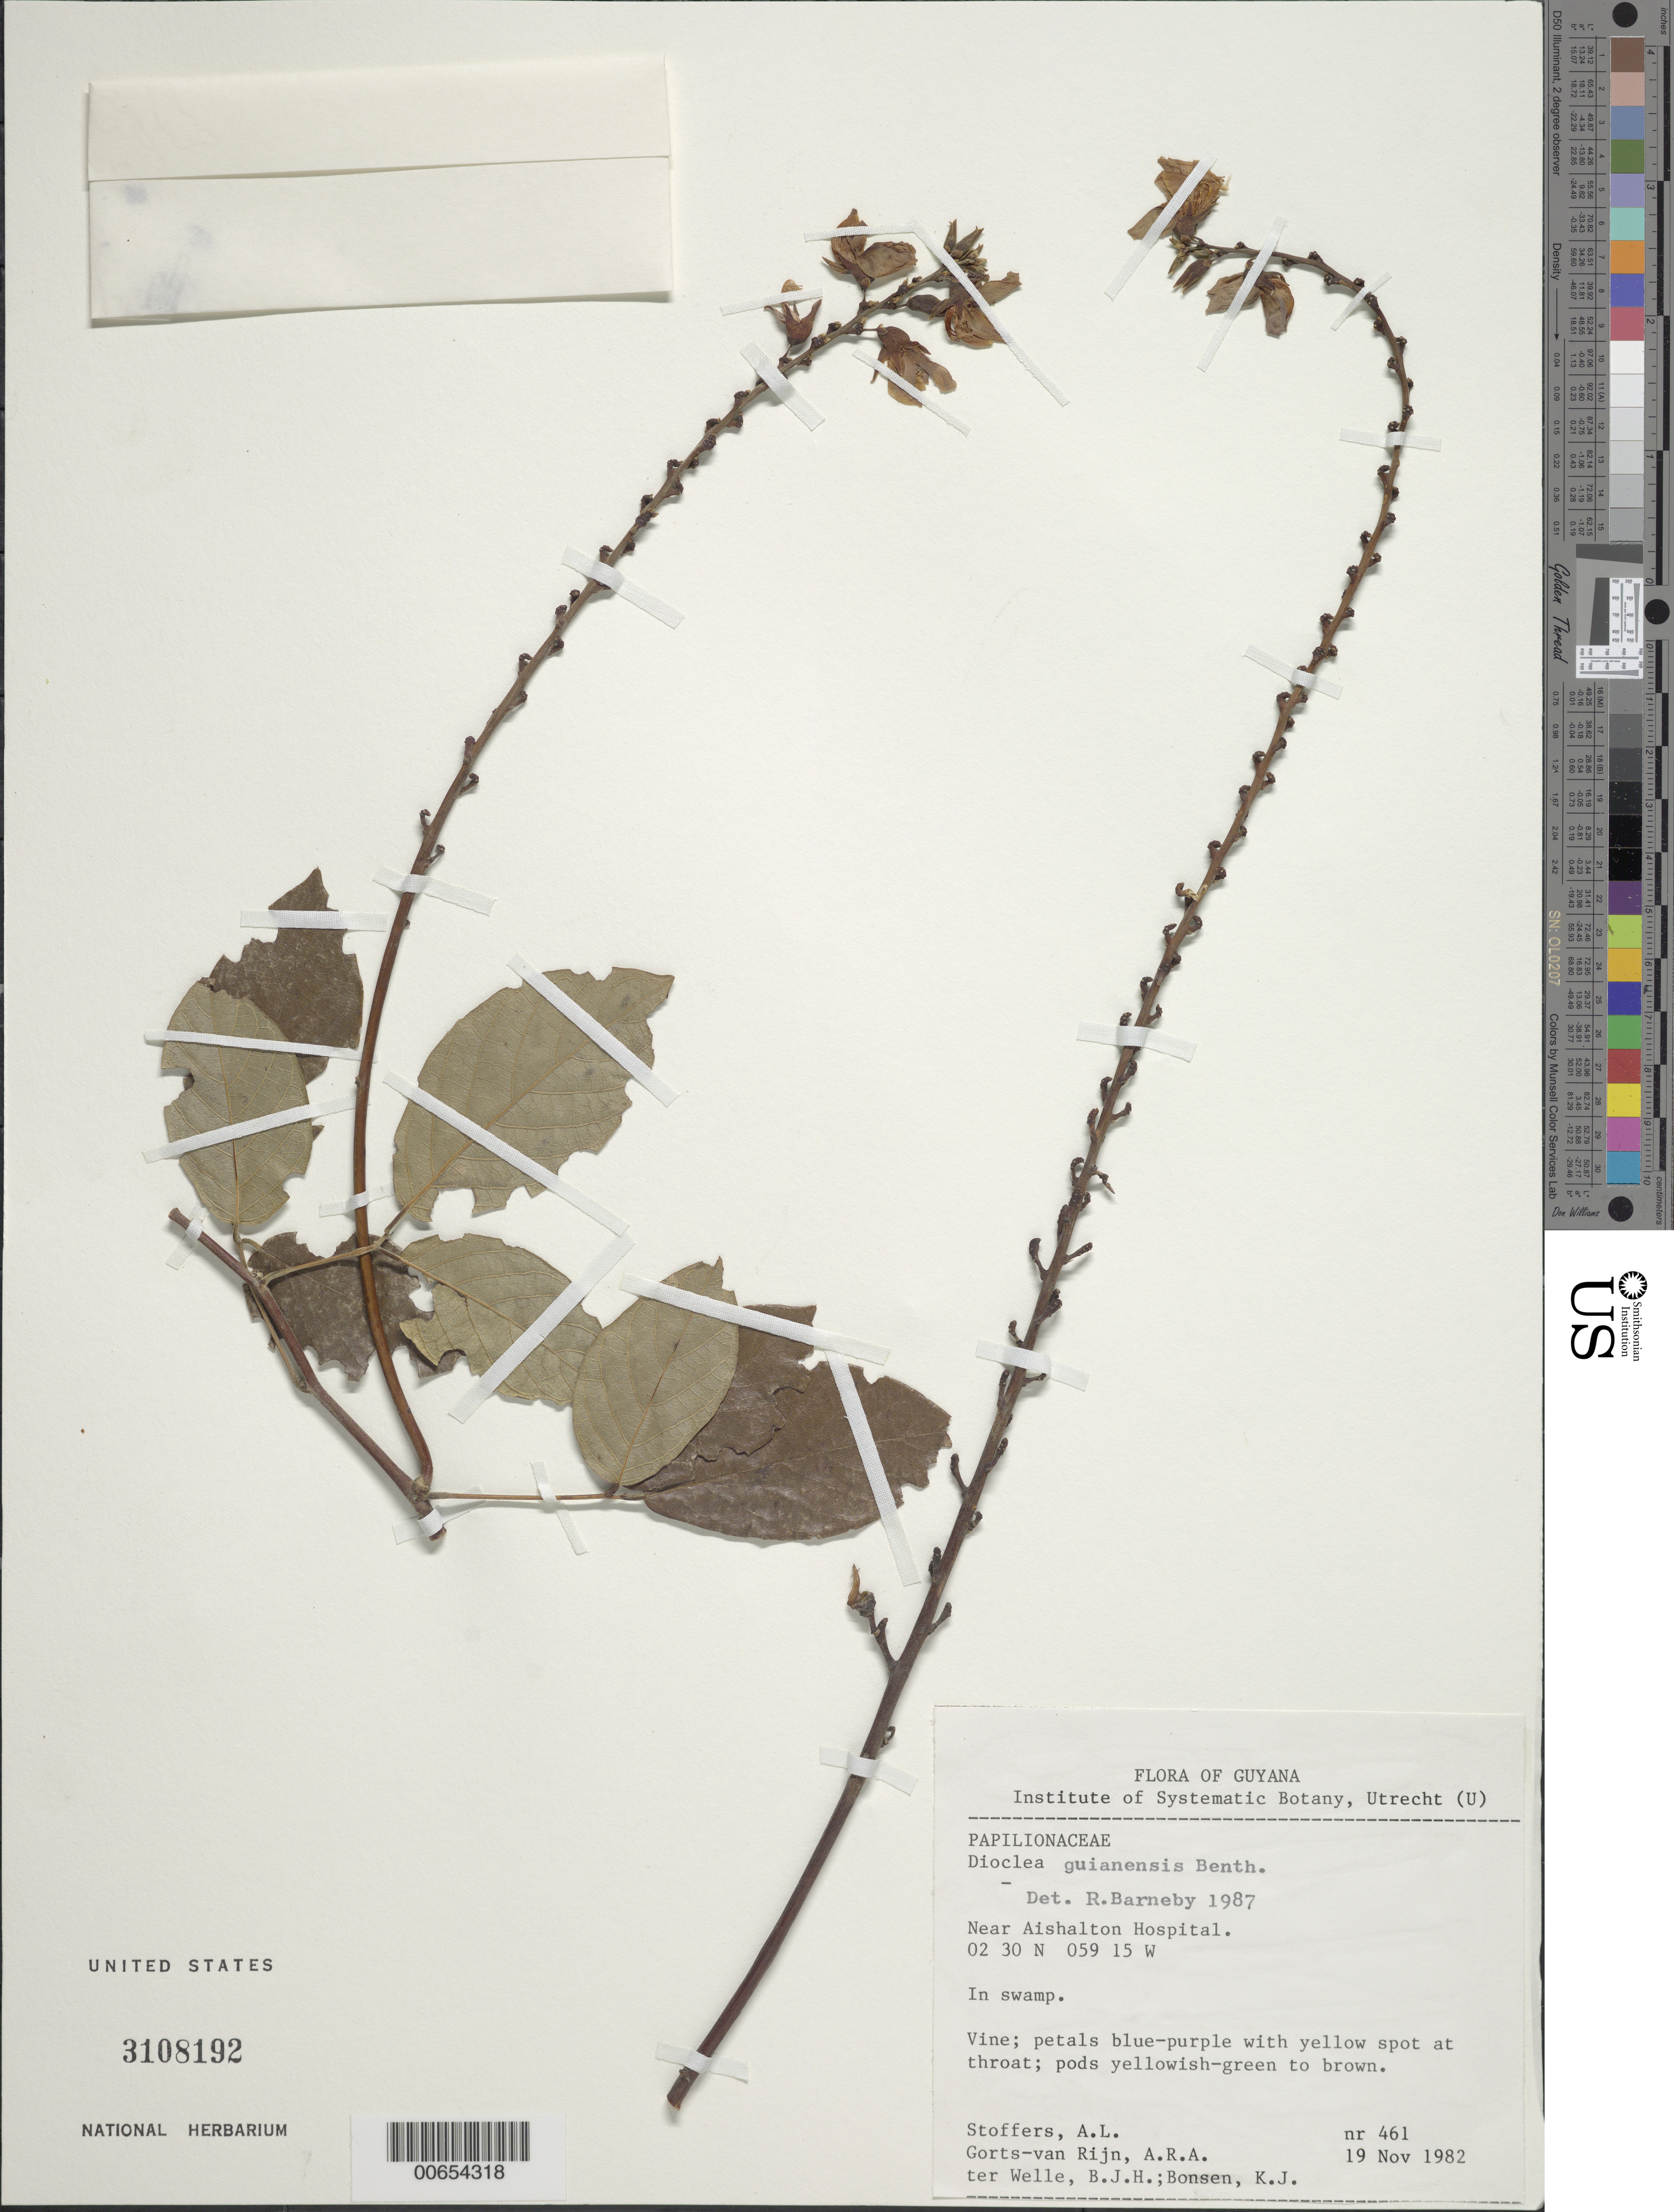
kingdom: Plantae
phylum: Tracheophyta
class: Magnoliopsida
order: Fabales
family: Fabaceae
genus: Dioclea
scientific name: Dioclea guianensis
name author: Benth.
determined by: Barneby, Rupert C., (NY)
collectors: A. Stoffers, A. .R. A. Görts-van Rijn, B. Welle & K. Bonsen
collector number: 461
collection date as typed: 19-Nov-82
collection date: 1982-11-19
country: Guyana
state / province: U. Takutu-U. Essequibo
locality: Aishalton Hospital, vic.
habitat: Swamp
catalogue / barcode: US 3108192